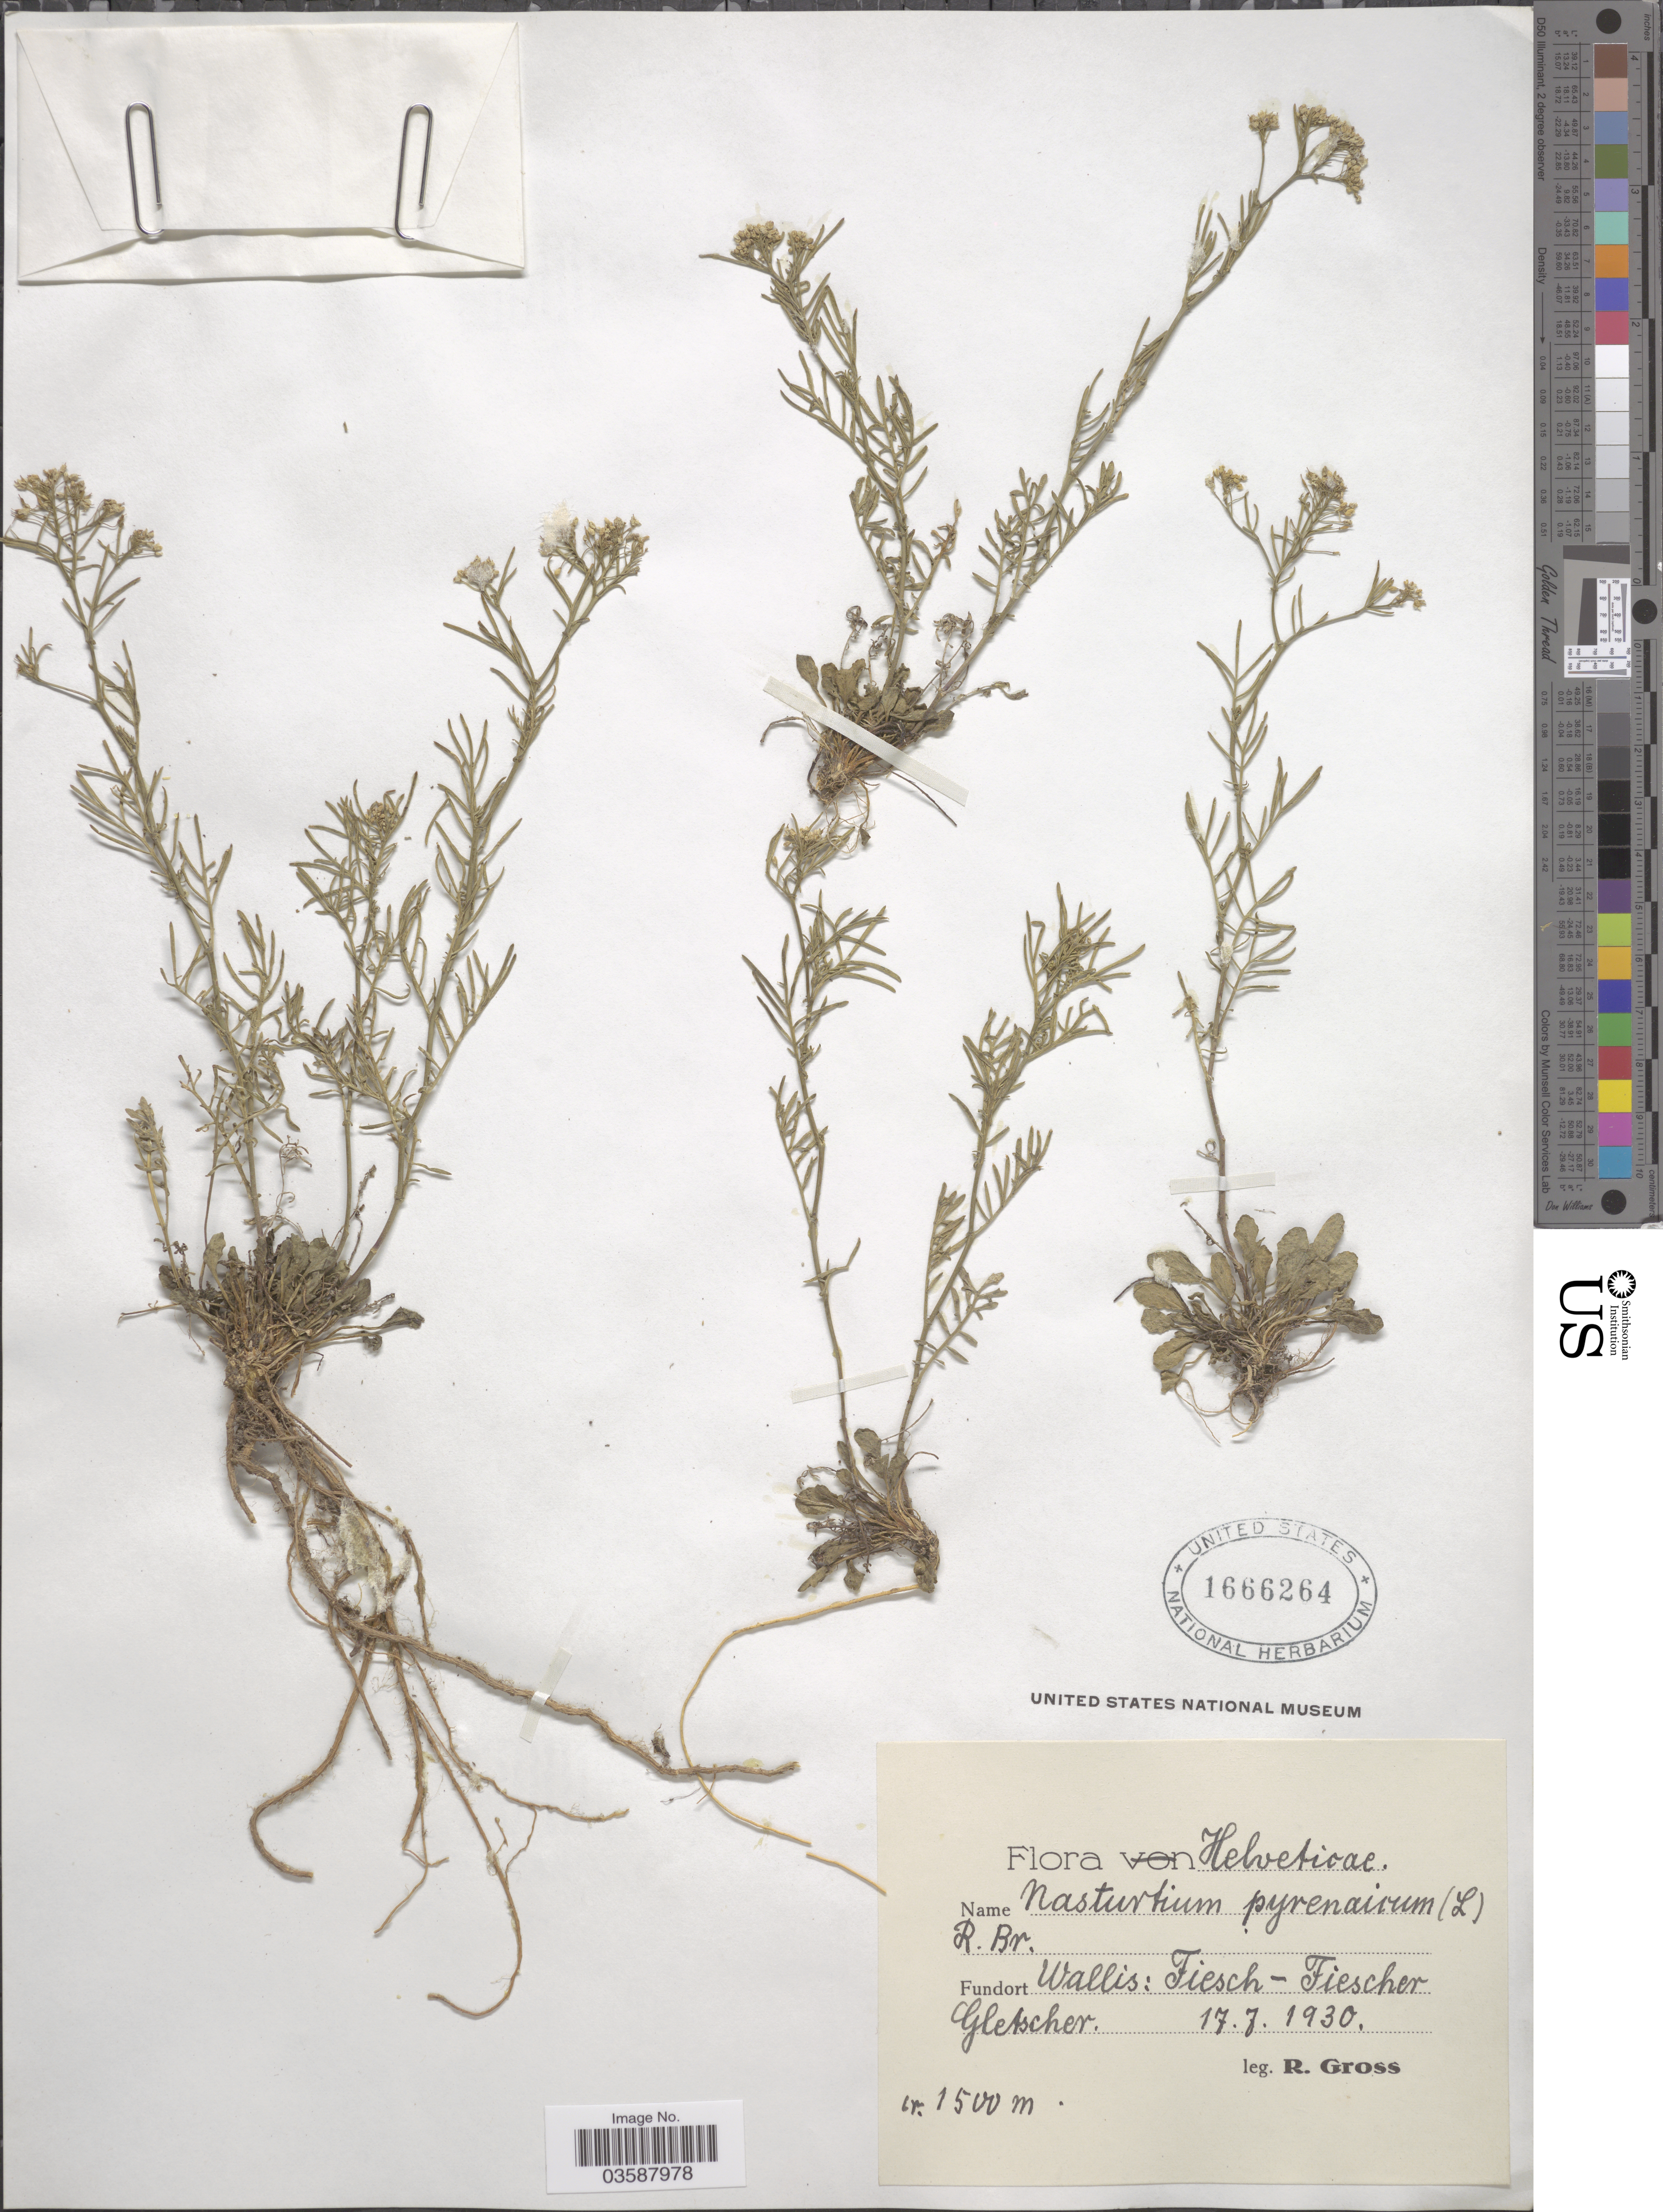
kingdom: Plantae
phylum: Tracheophyta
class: Magnoliopsida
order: Brassicales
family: Brassicaceae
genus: Rorippa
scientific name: Rorippa pyrenaica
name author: (All.) Rchb.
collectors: R. Gross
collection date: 1930-07-17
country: Switzerland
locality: Helveticae. Wallis: Fiesch-Fiescher Gletscher.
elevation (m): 1500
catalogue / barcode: US 1666264